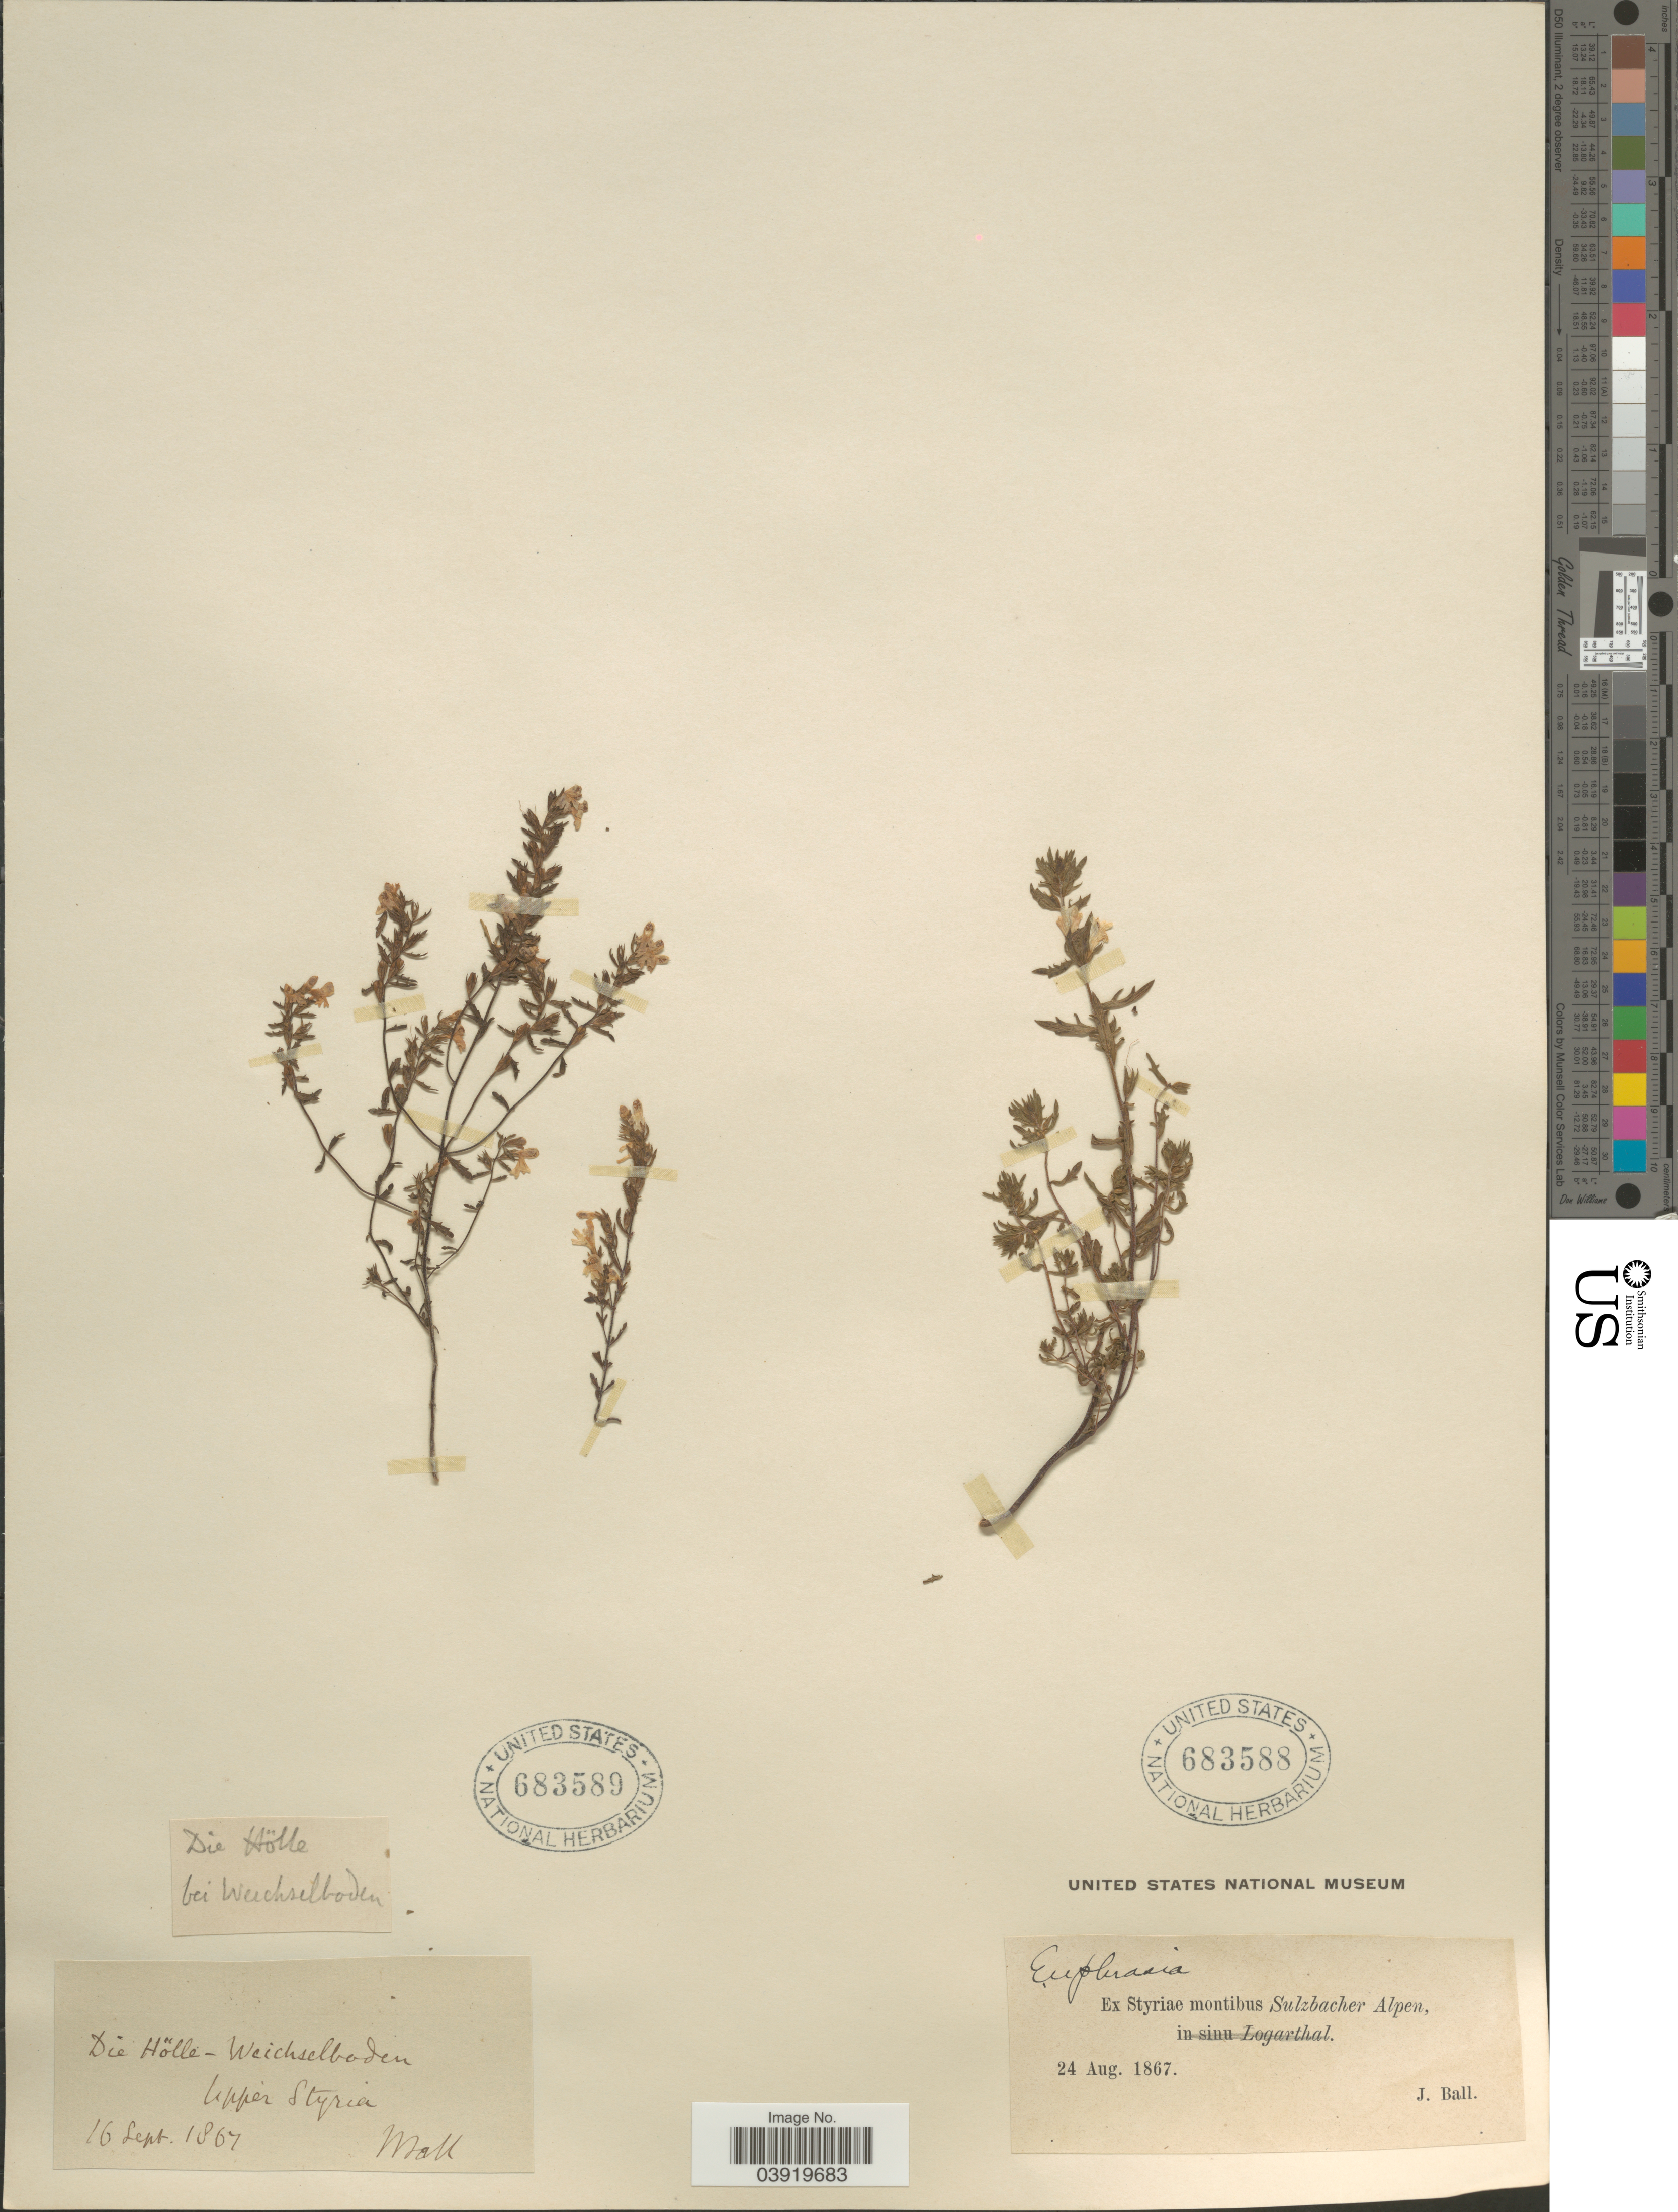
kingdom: Plantae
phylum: Tracheophyta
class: Magnoliopsida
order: Lamiales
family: Orobanchaceae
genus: Euphrasia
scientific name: Euphrasia sp.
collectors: J. Ball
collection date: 1867-09-16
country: Austria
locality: Die Hölle bei Weichselbaden. Upper Styria.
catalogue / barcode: US 683589-2